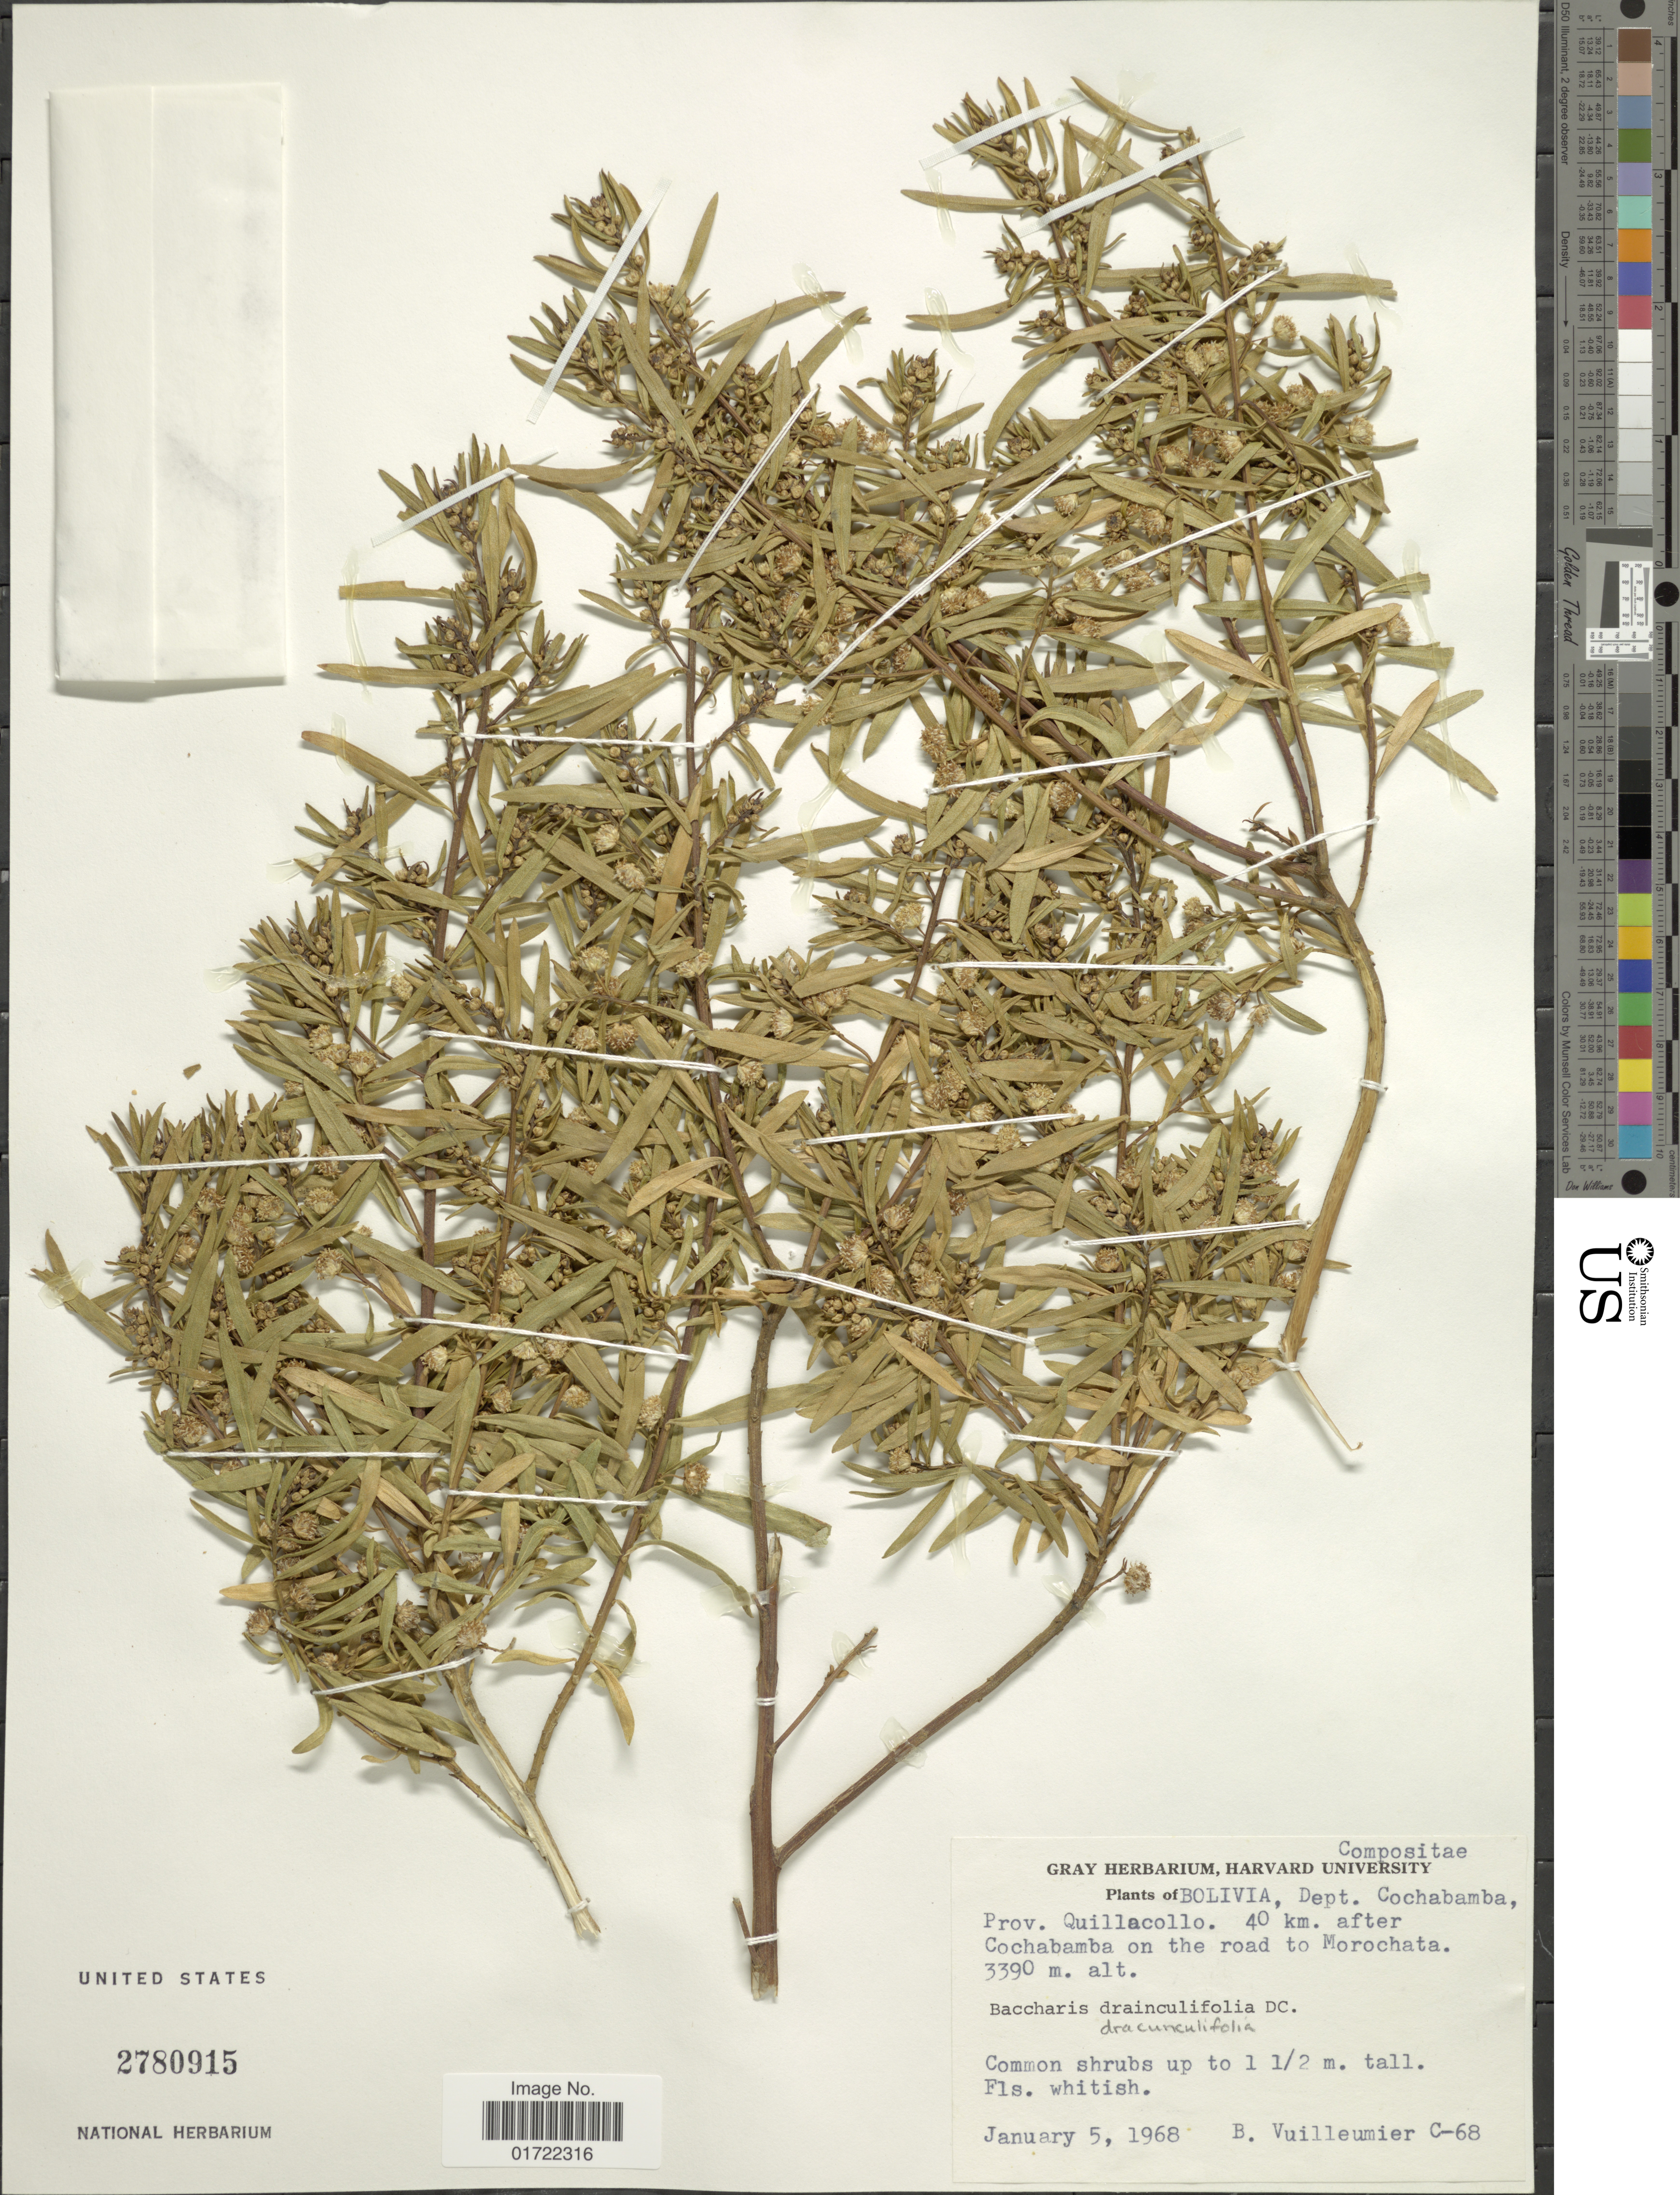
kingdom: Plantae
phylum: Tracheophyta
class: Magnoliopsida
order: Asterales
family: Asteraceae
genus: Baccharis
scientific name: Baccharis dracunculifolia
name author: DC.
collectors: B. Vuilleumier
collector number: C-68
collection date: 1968-01-05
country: Bolivia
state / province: Cochabamba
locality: Prov. Quillacollo, 40 km after Cochabamba on the road to Morochata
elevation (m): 3390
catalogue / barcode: US 2780915